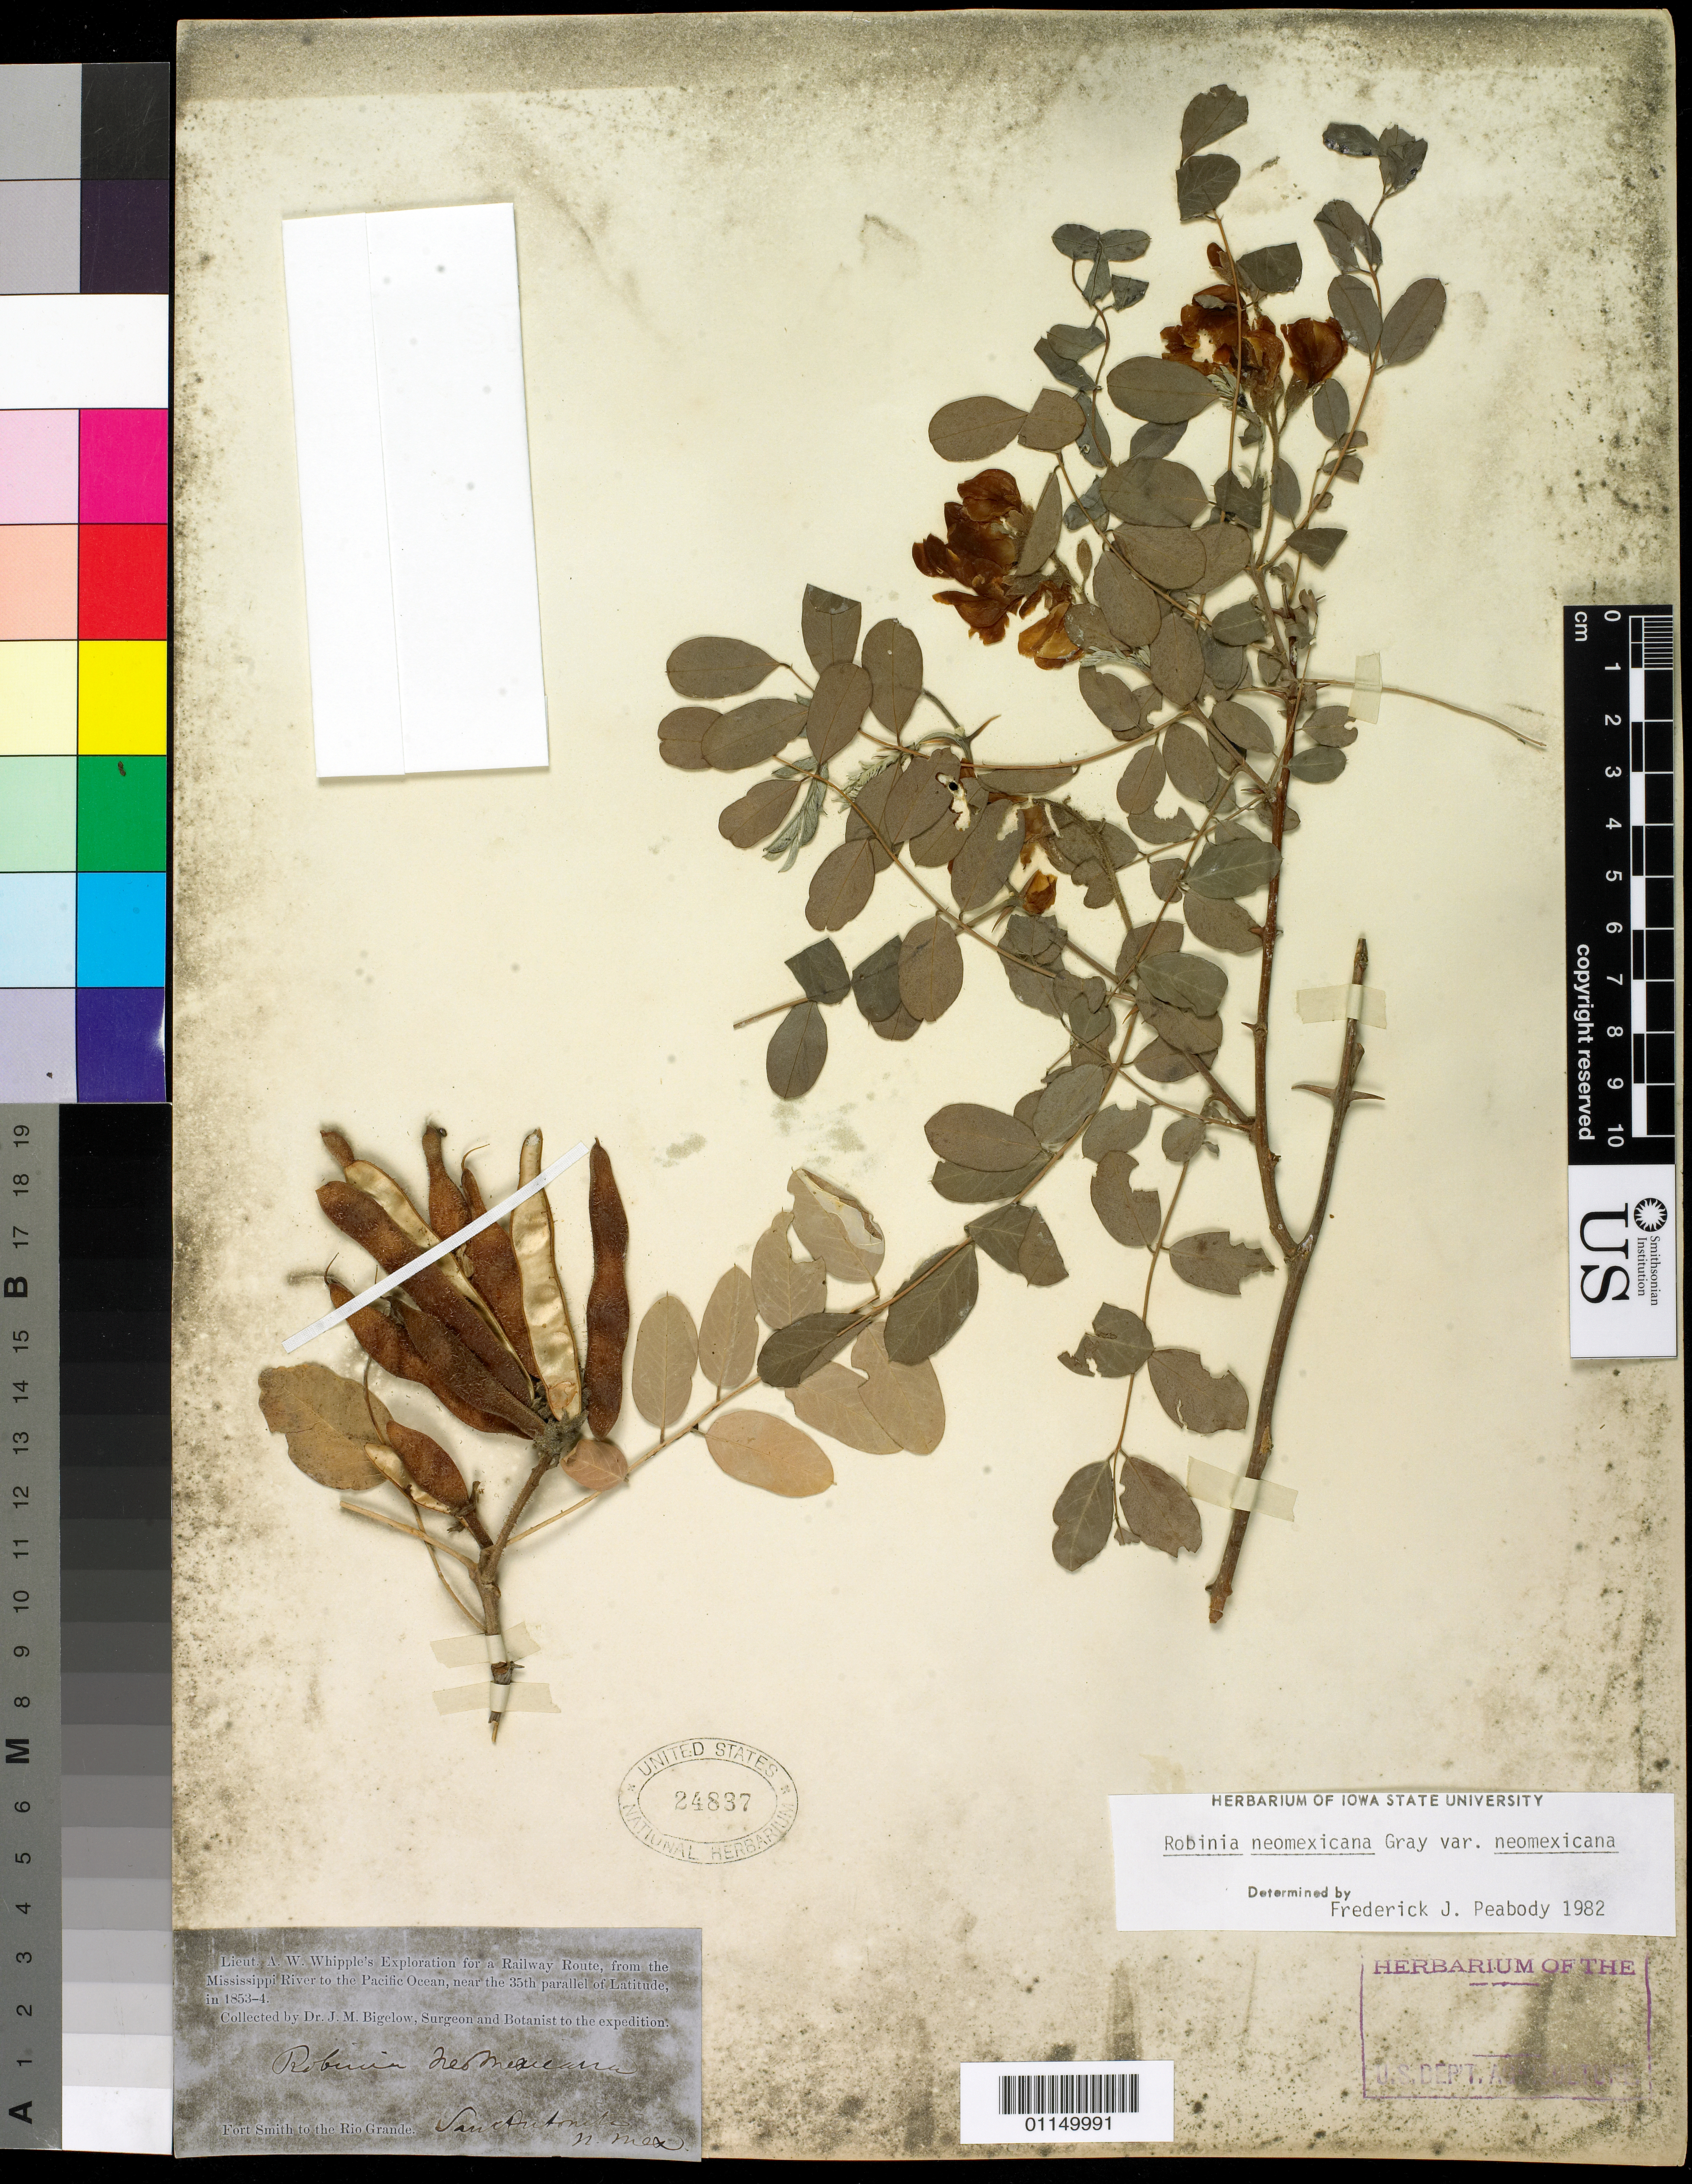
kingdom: Plantae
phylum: Tracheophyta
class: Magnoliopsida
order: Fabales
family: Fabaceae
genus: Robinia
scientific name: Robinia neomexicana var. neomexicana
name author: A. Gray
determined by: Peabody, F. J.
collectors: J. M. Bigelow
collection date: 1853/1854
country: United States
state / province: New Mexico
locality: Fort Smith to the Rio Grande, Santa Antonita.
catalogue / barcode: US 24837